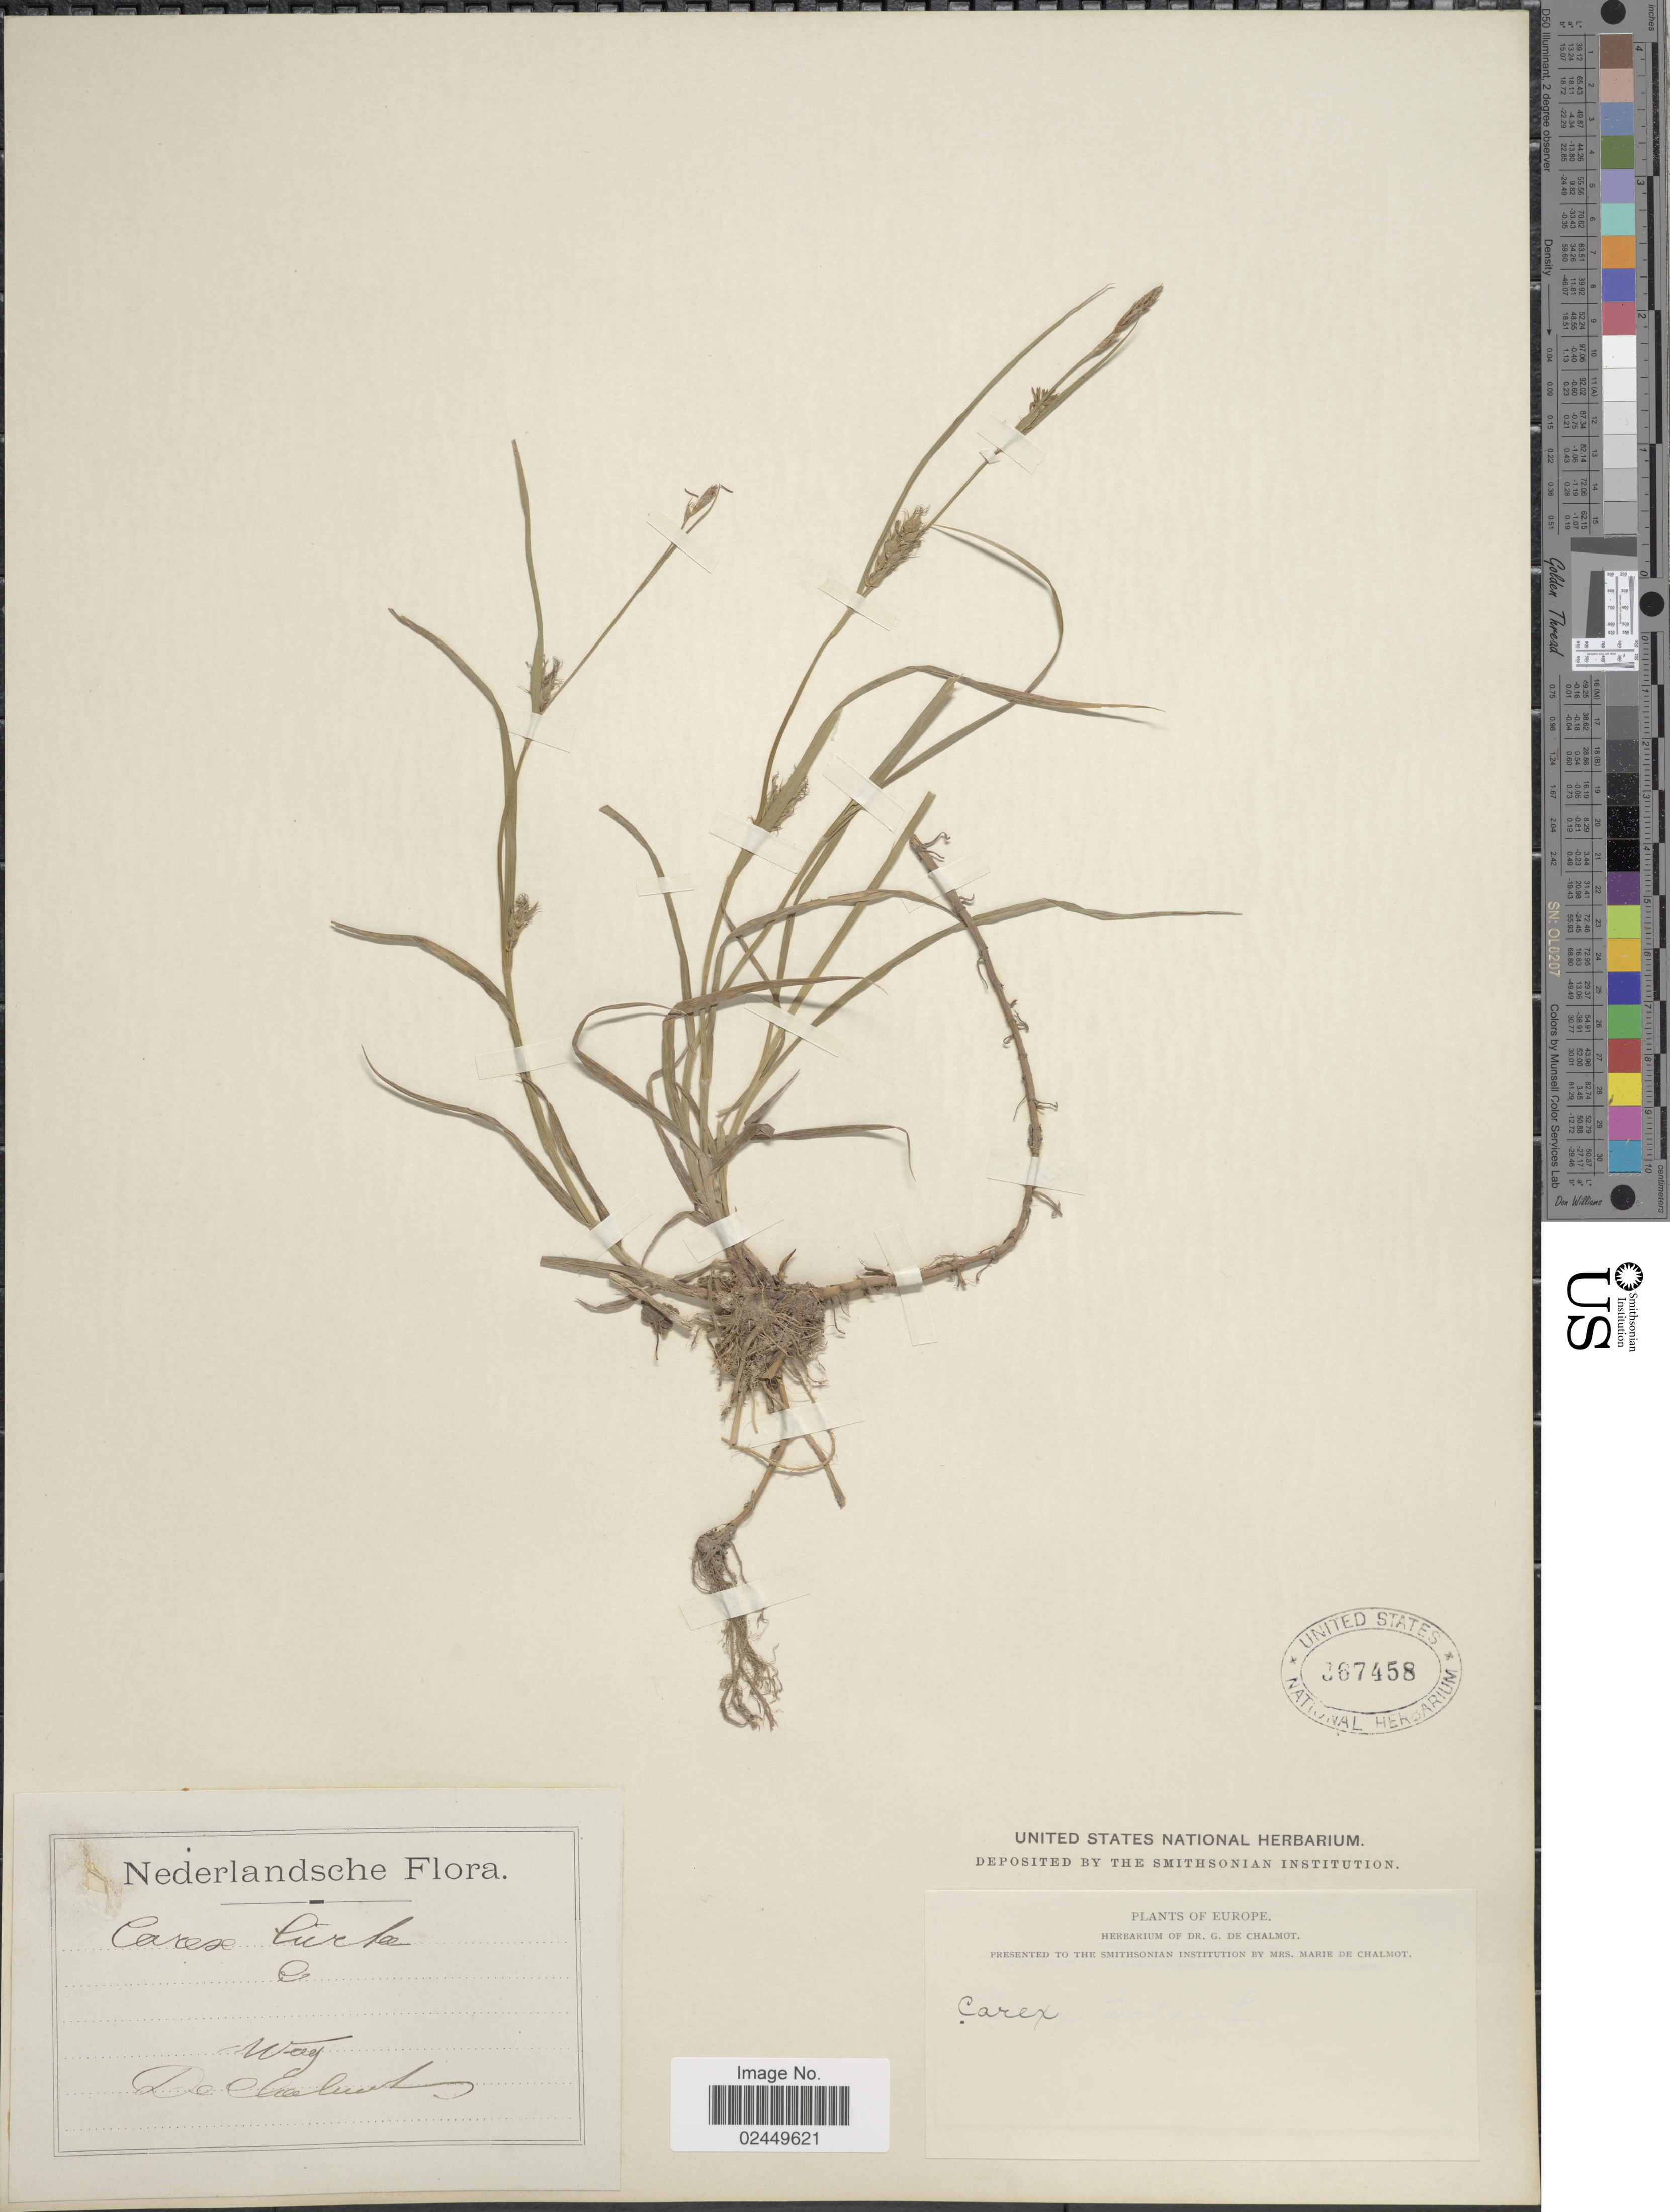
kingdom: Plantae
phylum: Tracheophyta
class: Liliopsida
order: Poales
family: Cyperaceae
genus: Carex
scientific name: Carex hirta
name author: L.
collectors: De Chalmot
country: Netherlands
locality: Way, Nederlandsche.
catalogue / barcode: US 267458